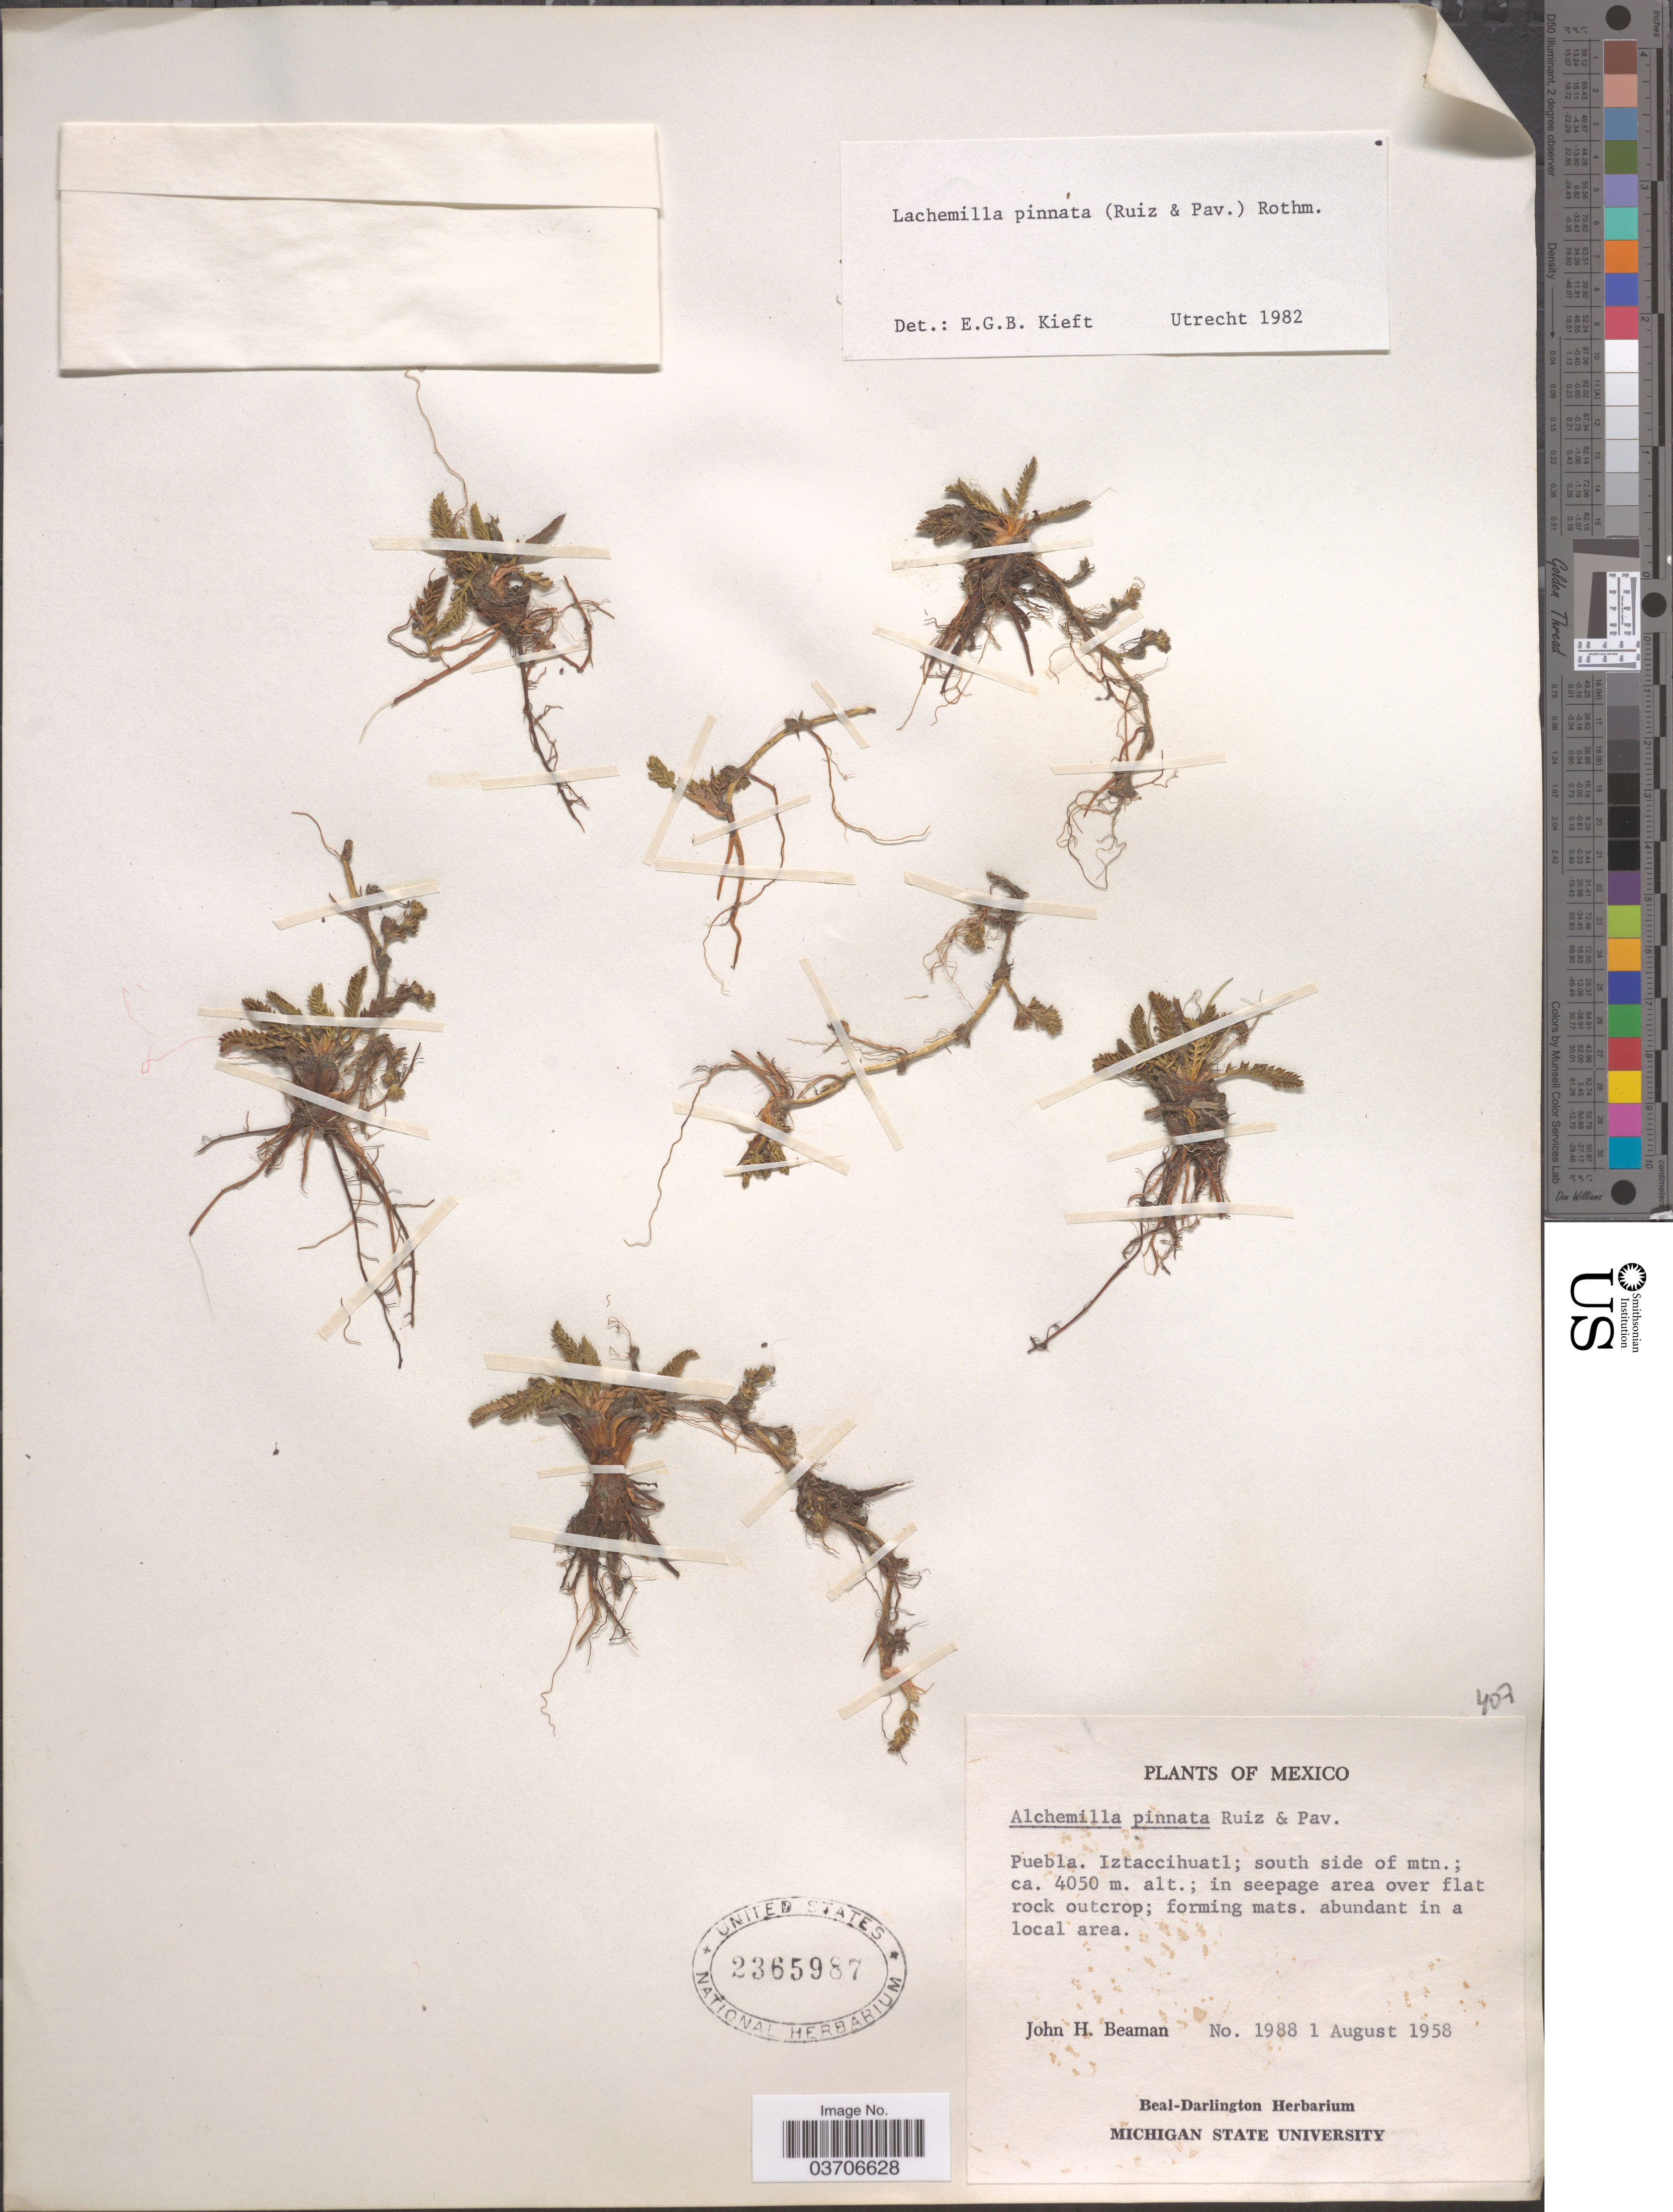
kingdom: Plantae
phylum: Tracheophyta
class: Magnoliopsida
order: Rosales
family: Rosaceae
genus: Lachemilla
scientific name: Lachemilla pinnata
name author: (Ruiz & Pav.) Rothm.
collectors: J. H. Beaman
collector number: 1988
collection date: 1958-08-01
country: Mexico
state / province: Puebla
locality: Iztaccihautl.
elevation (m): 4050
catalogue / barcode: US 2365987